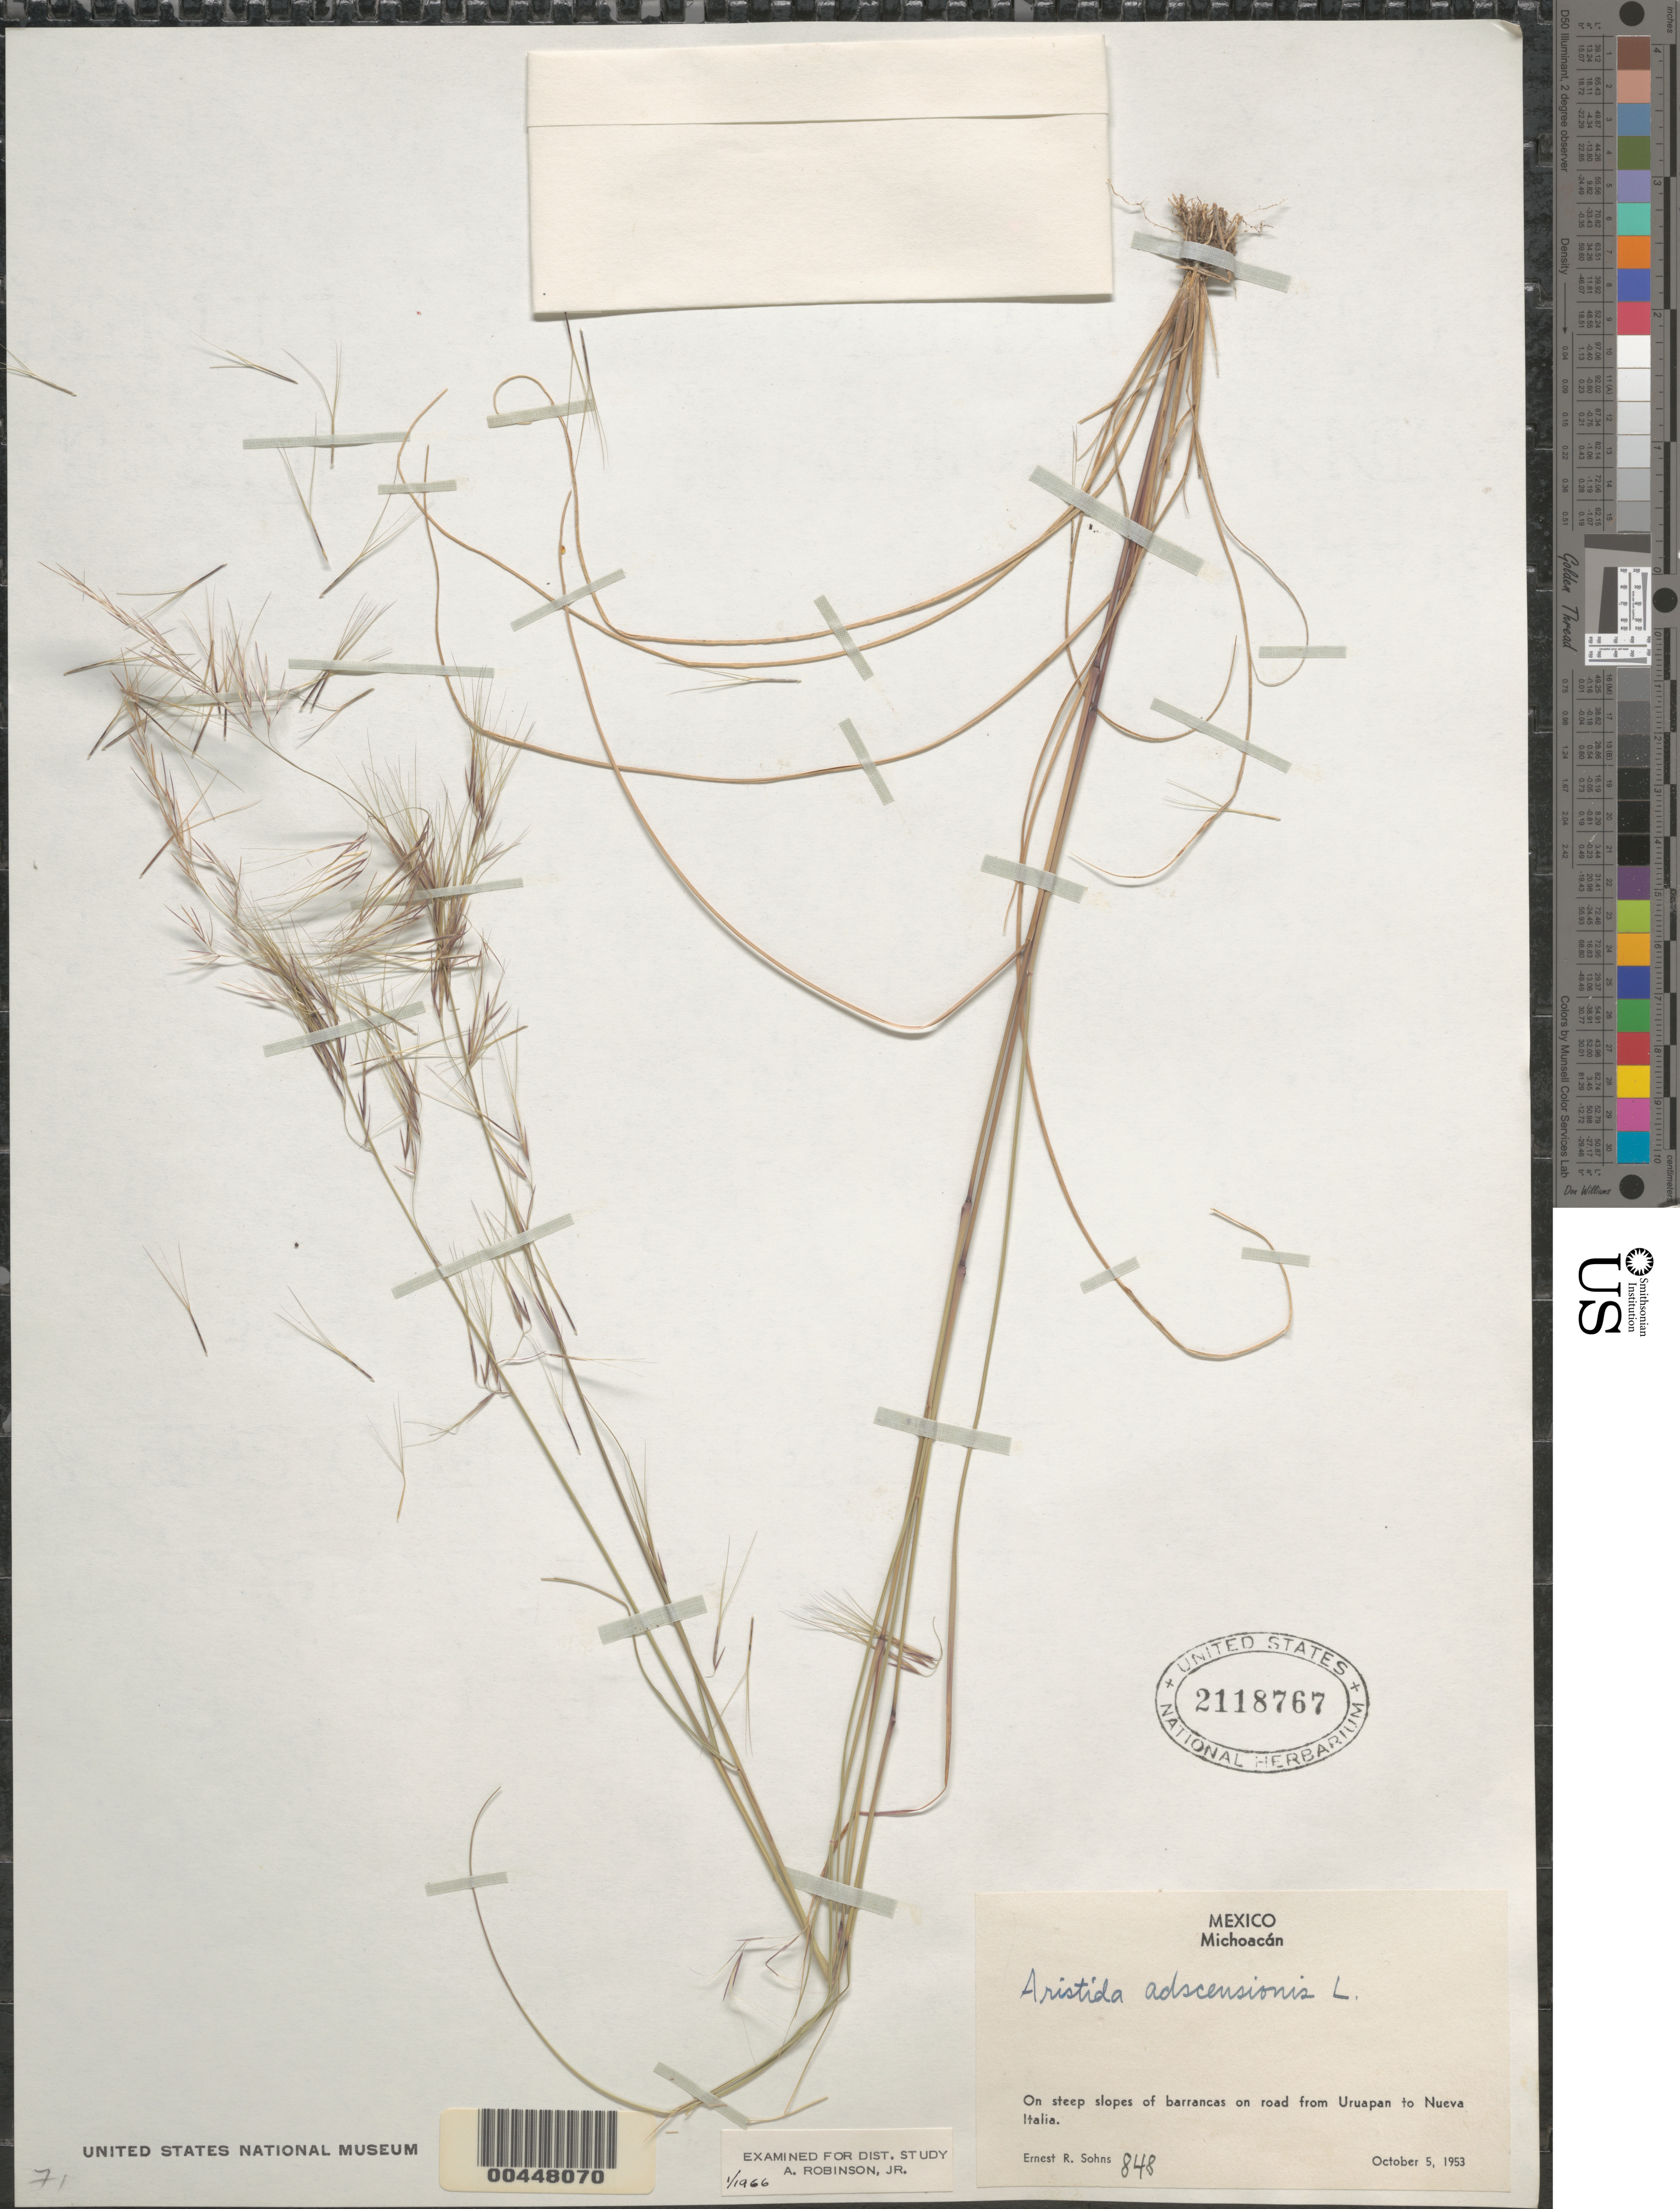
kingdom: Plantae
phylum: Tracheophyta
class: Liliopsida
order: Poales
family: Poaceae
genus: Aristida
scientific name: Aristida adscensionis var. adscensionis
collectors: E. R. Sohns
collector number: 848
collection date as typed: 5 Oct 1953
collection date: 1953-10-05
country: Mexico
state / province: Michoacán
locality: On road from Uruapan to Nueva Italia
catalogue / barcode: US 2118767